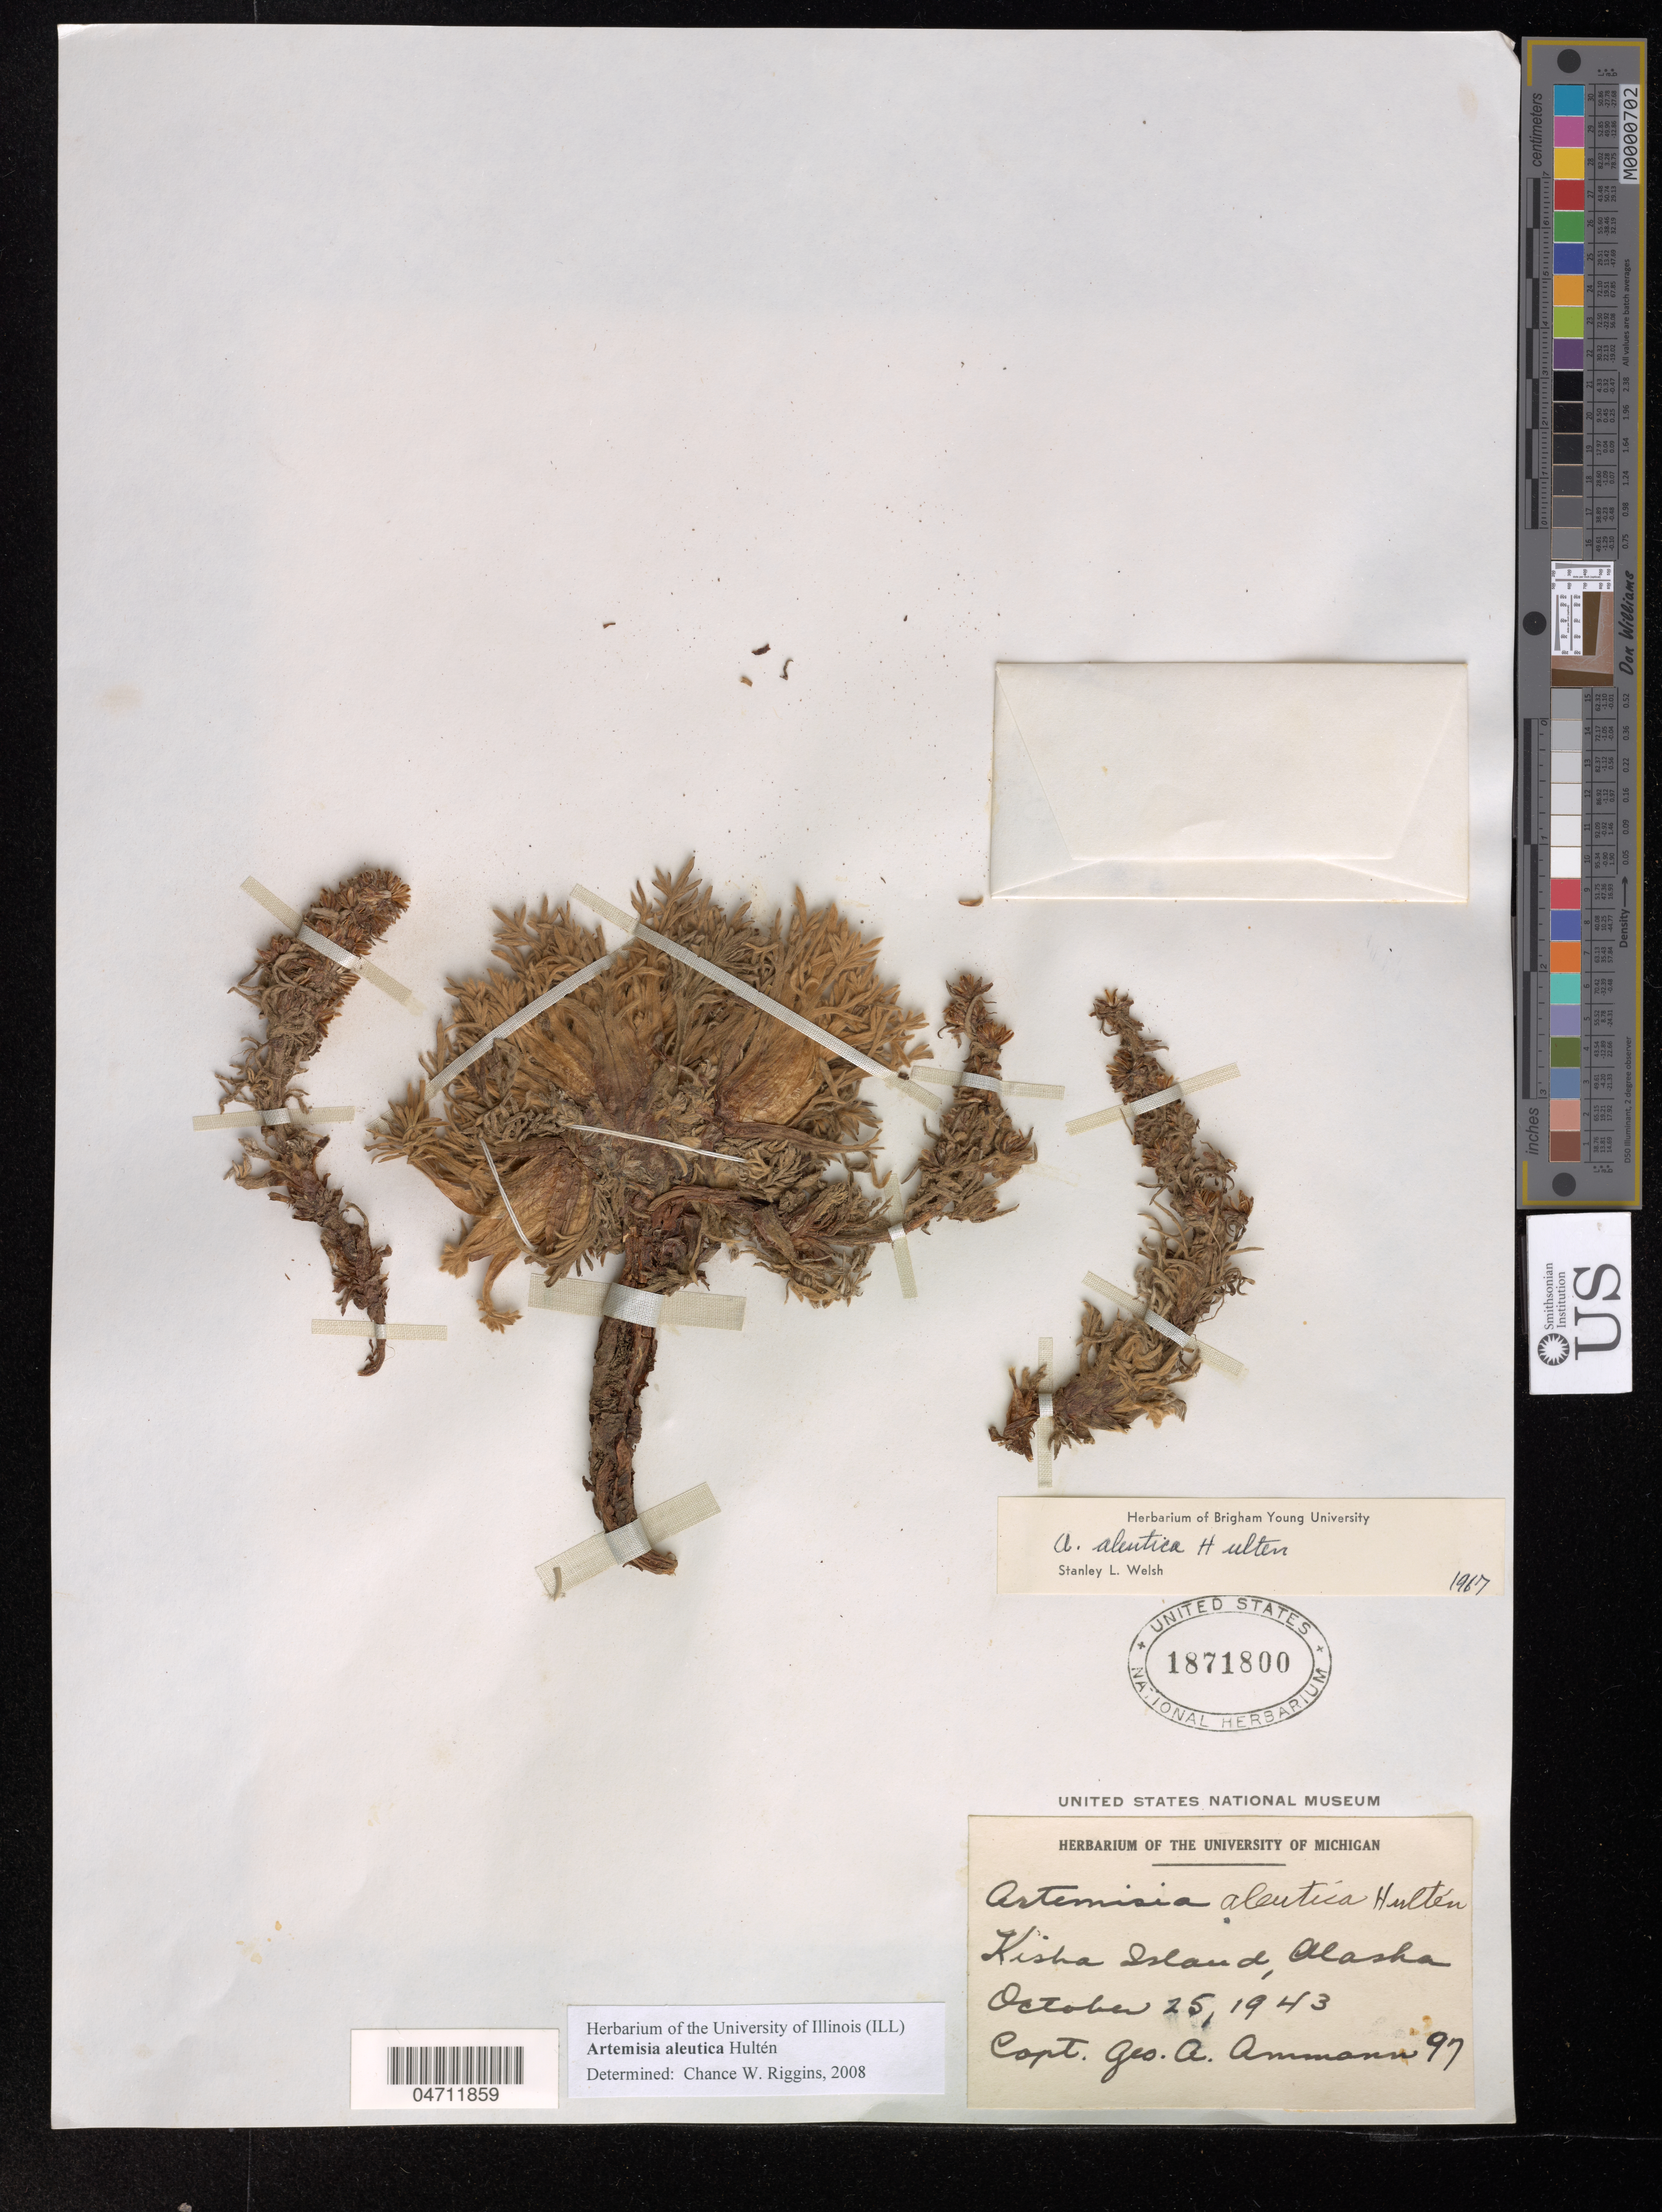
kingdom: Plantae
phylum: Tracheophyta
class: Magnoliopsida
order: Asterales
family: Asteraceae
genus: Artemisia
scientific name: Artemisia aleutica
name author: Hultén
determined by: Riggins, Chance W.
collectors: G. Ammann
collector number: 97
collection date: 1943-10-25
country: United States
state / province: Alaska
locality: Kiska Island.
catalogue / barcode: US 1871800